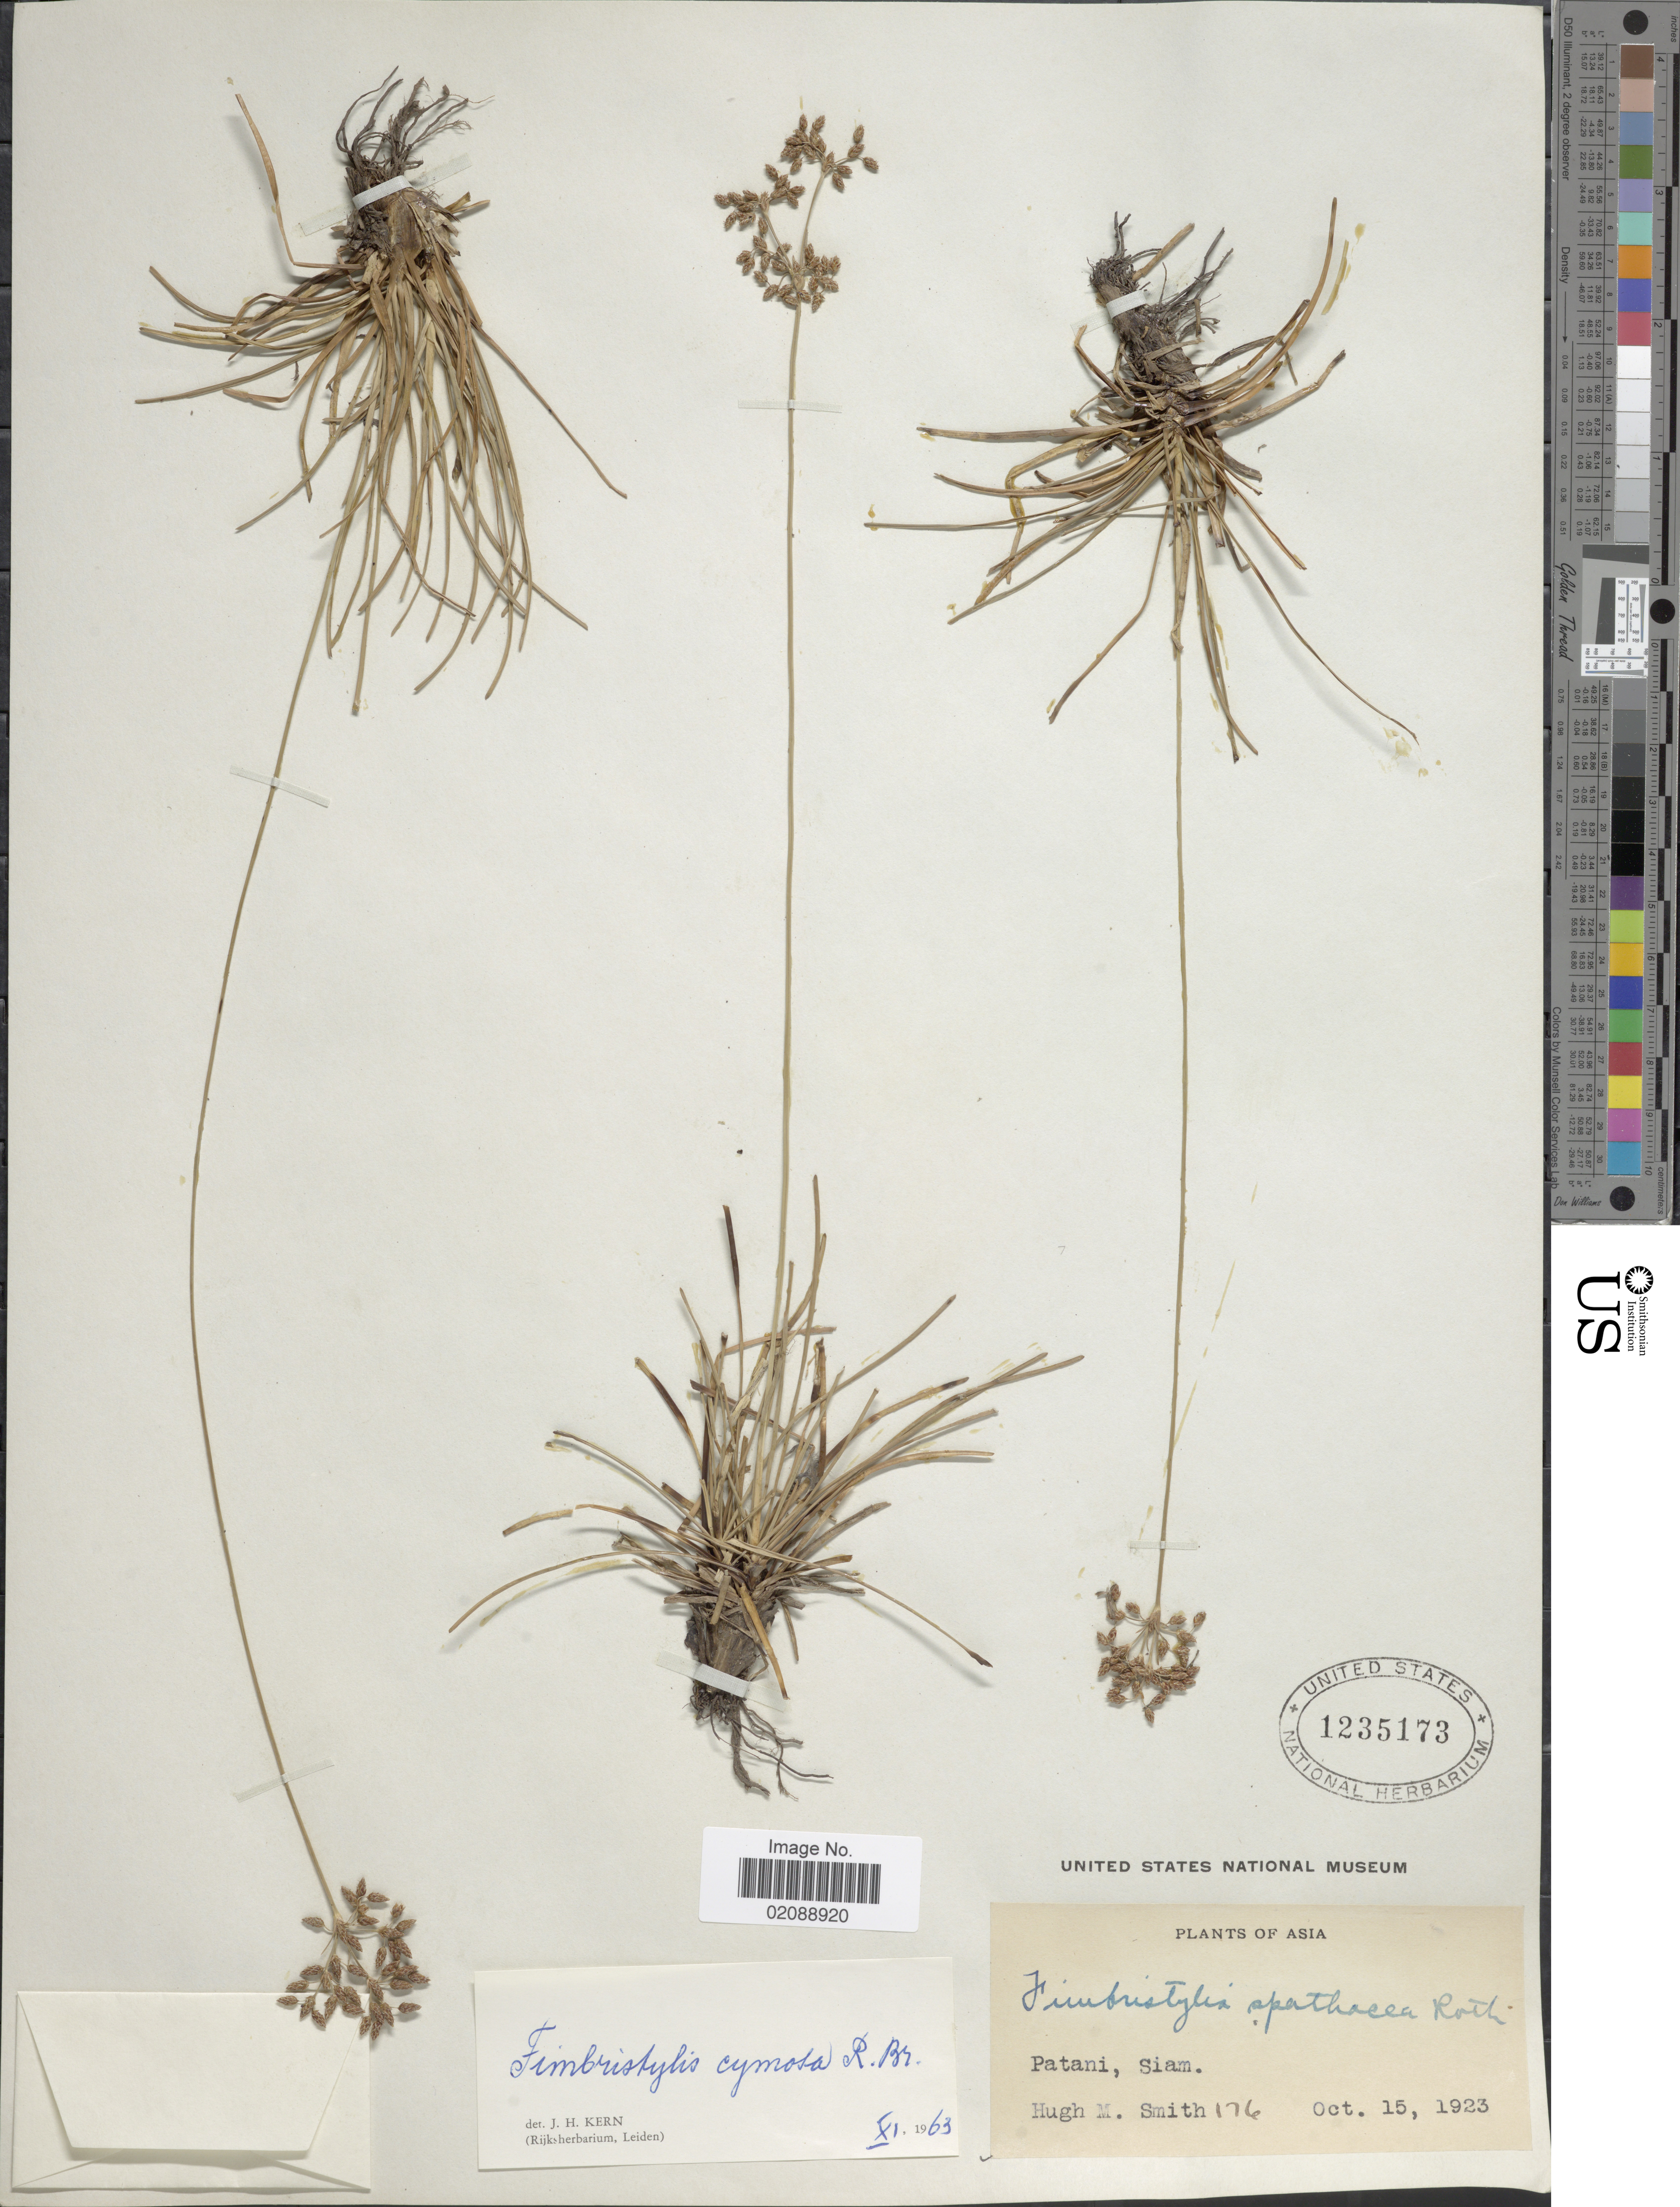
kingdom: Plantae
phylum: Tracheophyta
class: Liliopsida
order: Poales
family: Cyperaceae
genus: Fimbristylis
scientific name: Fimbristylis cymosa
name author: R. Br.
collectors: H. M. Smith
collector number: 176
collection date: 1923-10-15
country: Thailand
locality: Patani, Siam.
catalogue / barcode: US 1235173